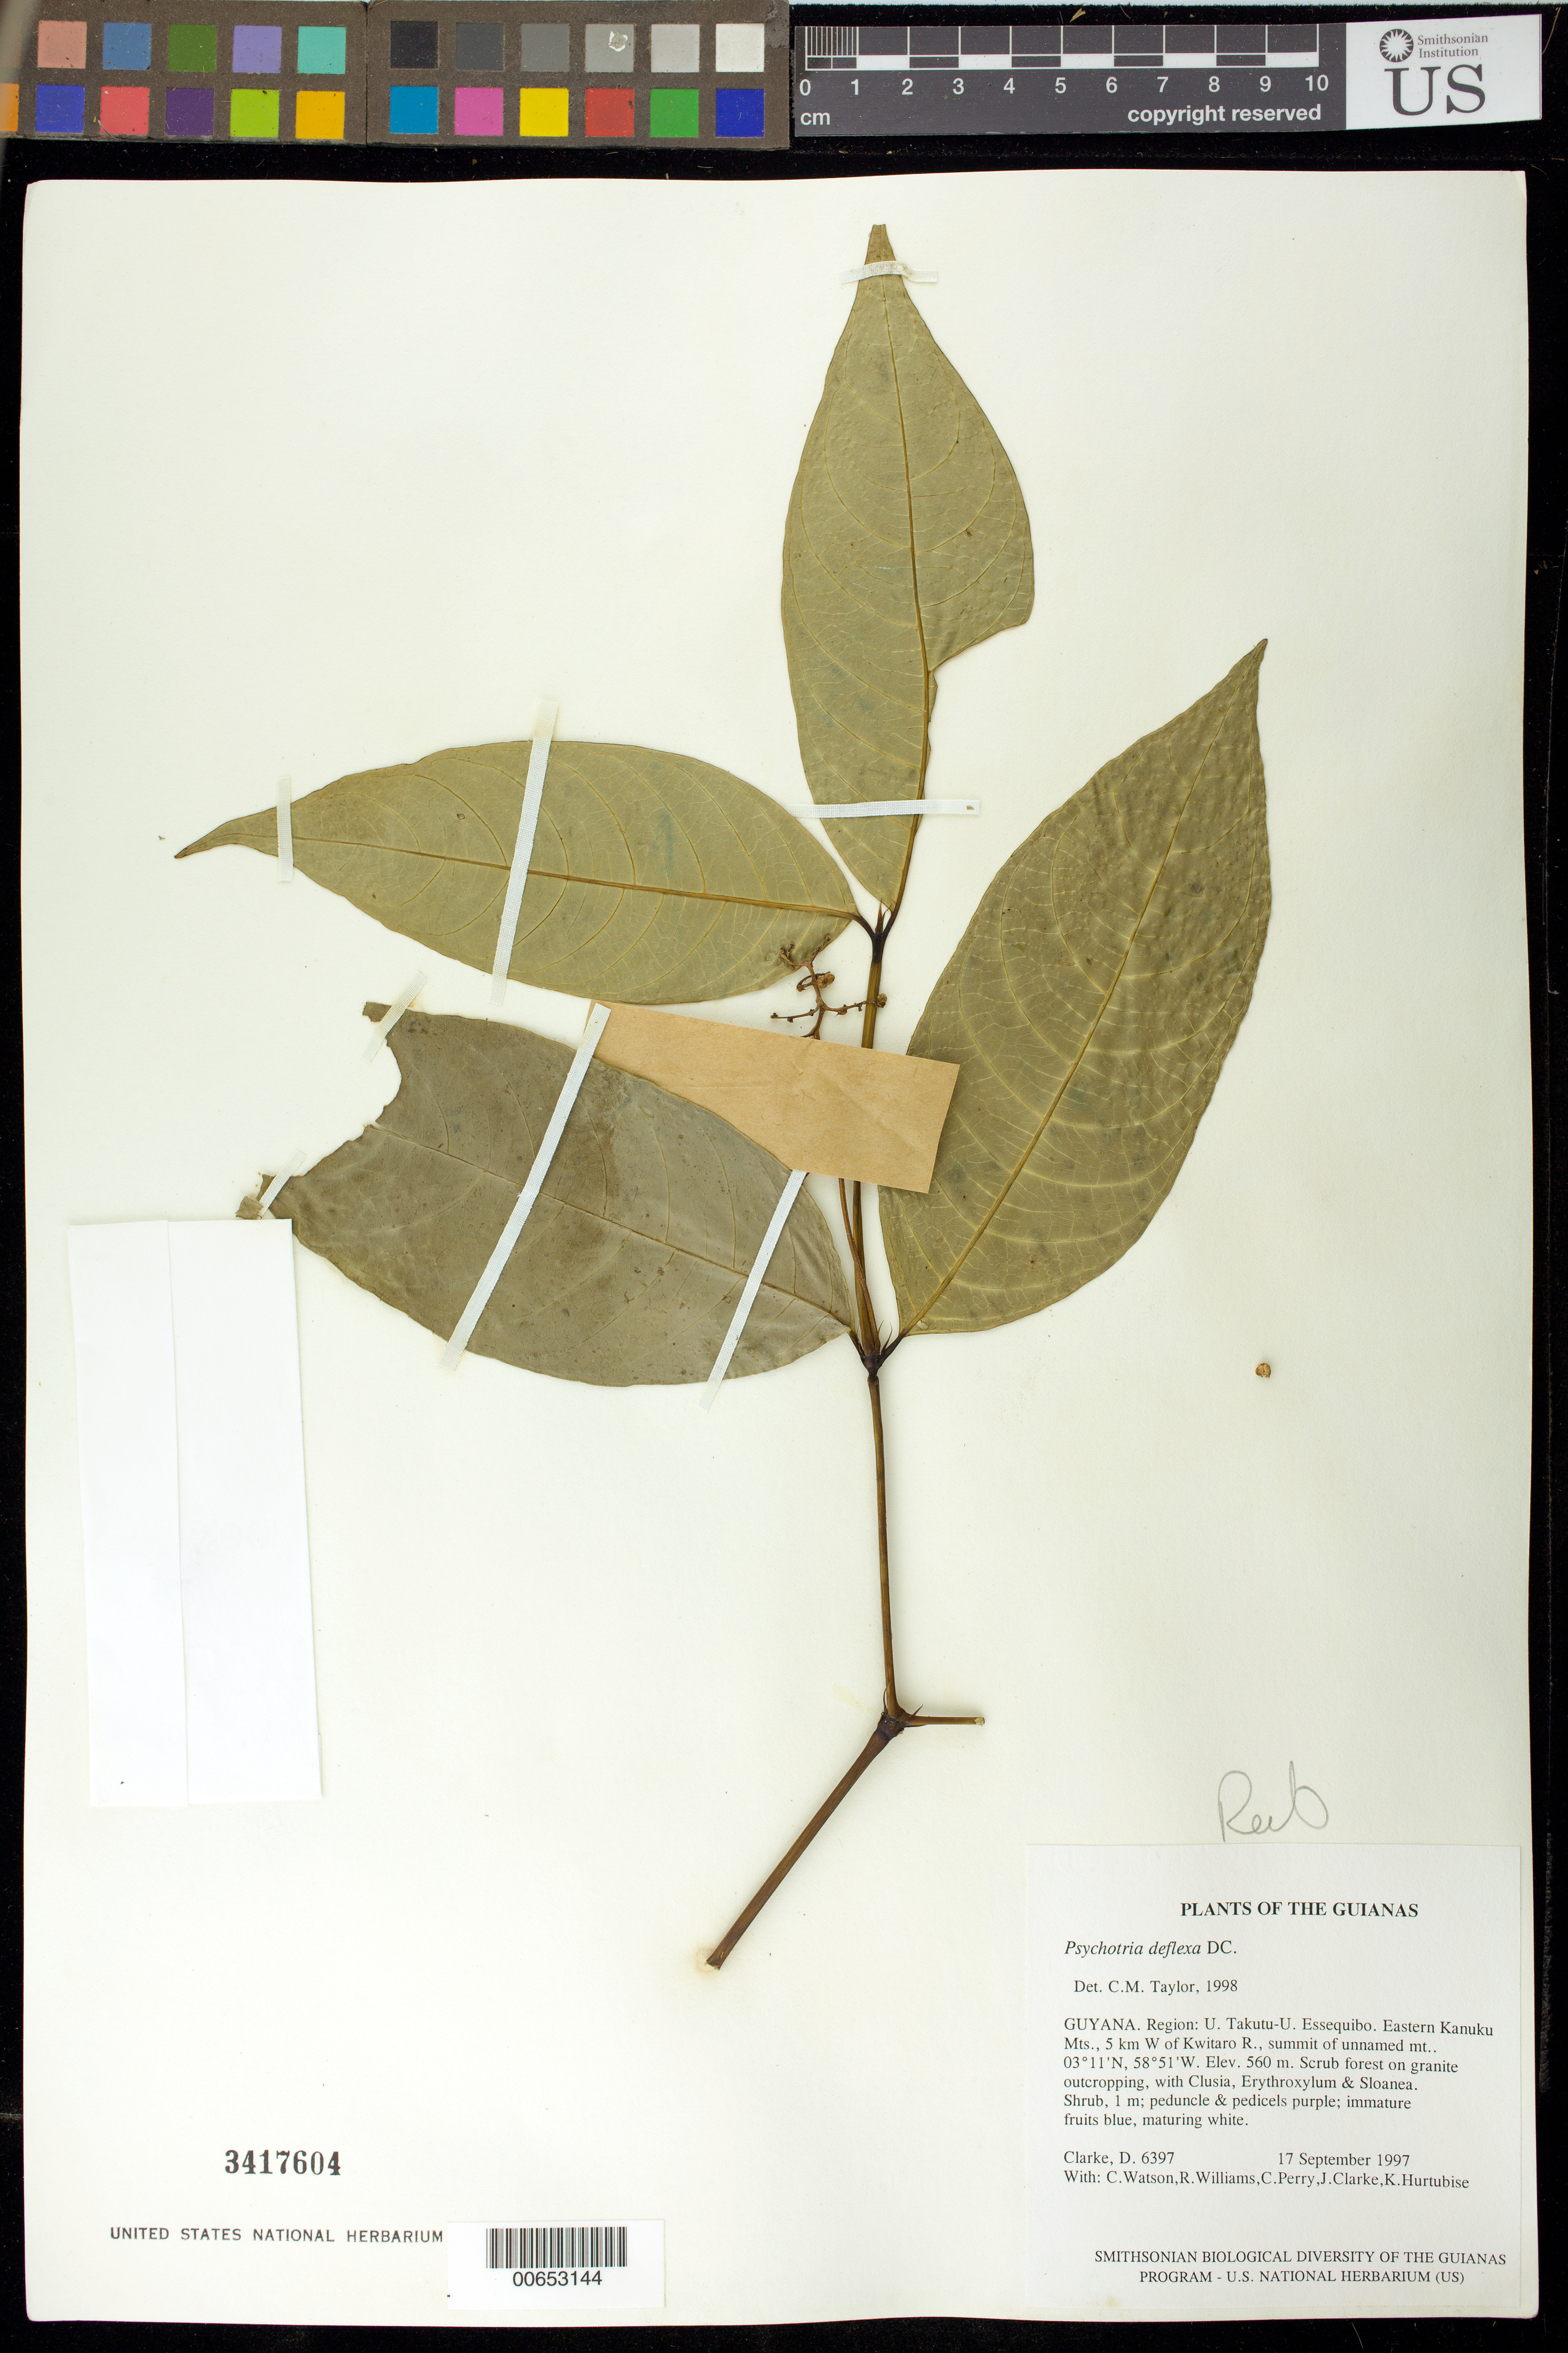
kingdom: Plantae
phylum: Tracheophyta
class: Magnoliopsida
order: Gentianales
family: Rubiaceae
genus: Palicourea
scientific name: Palicourea deflexa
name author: (DC.) Borhidi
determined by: Kirkbride, J. H., Jr.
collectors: H. D. Clarke, C. Watson, R. Williams, C. Perry, J. Clarke & K. Hurtubise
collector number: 6397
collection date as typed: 17 September 1997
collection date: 1997-09-17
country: Guyana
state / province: U. Takutu-U. Essequibo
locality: Eastern Kanuku Mts., 5 km W of Kwitaro R., summit of unnamed mt.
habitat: Scrub forest on granite outcropping, with Clusia, Erythroxylum & Sloanea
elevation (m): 560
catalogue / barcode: US 3417604